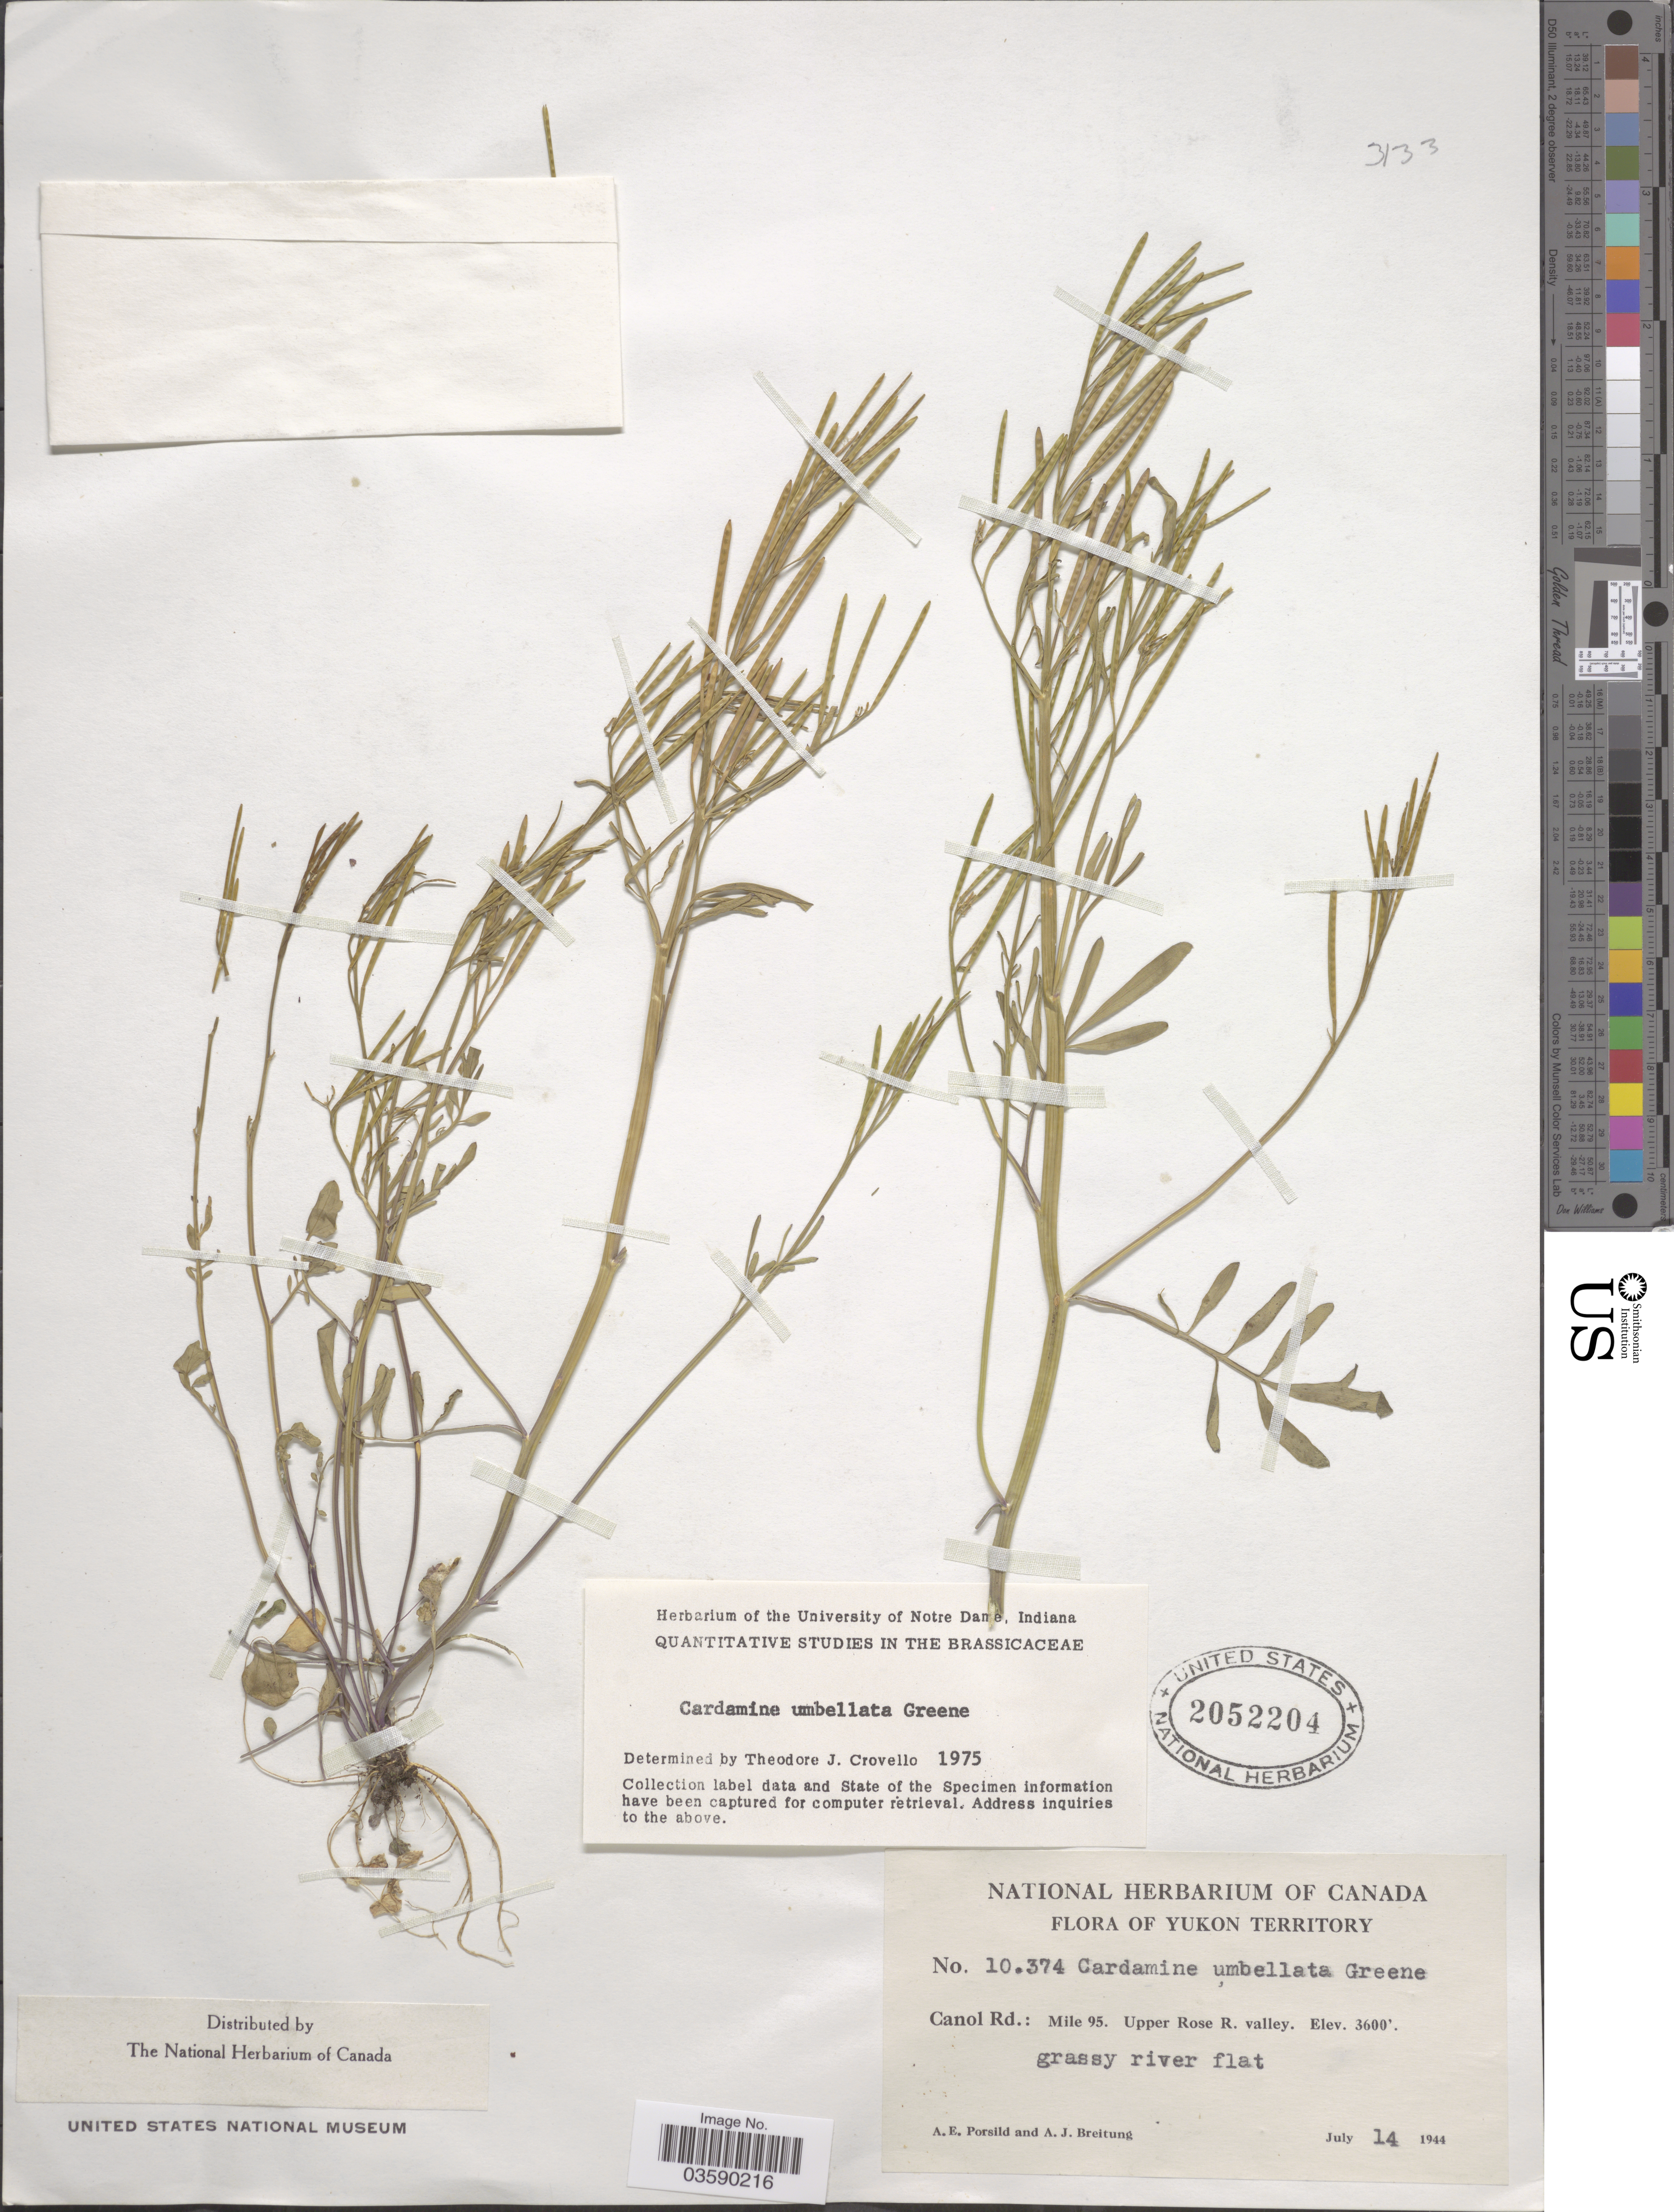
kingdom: Plantae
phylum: Tracheophyta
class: Magnoliopsida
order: Brassicales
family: Brassicaceae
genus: Cardamine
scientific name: Cardamine umbellata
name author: Greene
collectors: A. E. Porsild & A. Breitung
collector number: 10374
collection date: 1944-07-14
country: Canada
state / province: Yukon Territory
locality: Canol Rd.: Mile 95. Upper Rose R. valley. Grassy river flat.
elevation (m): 1097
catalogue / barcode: US 2052204